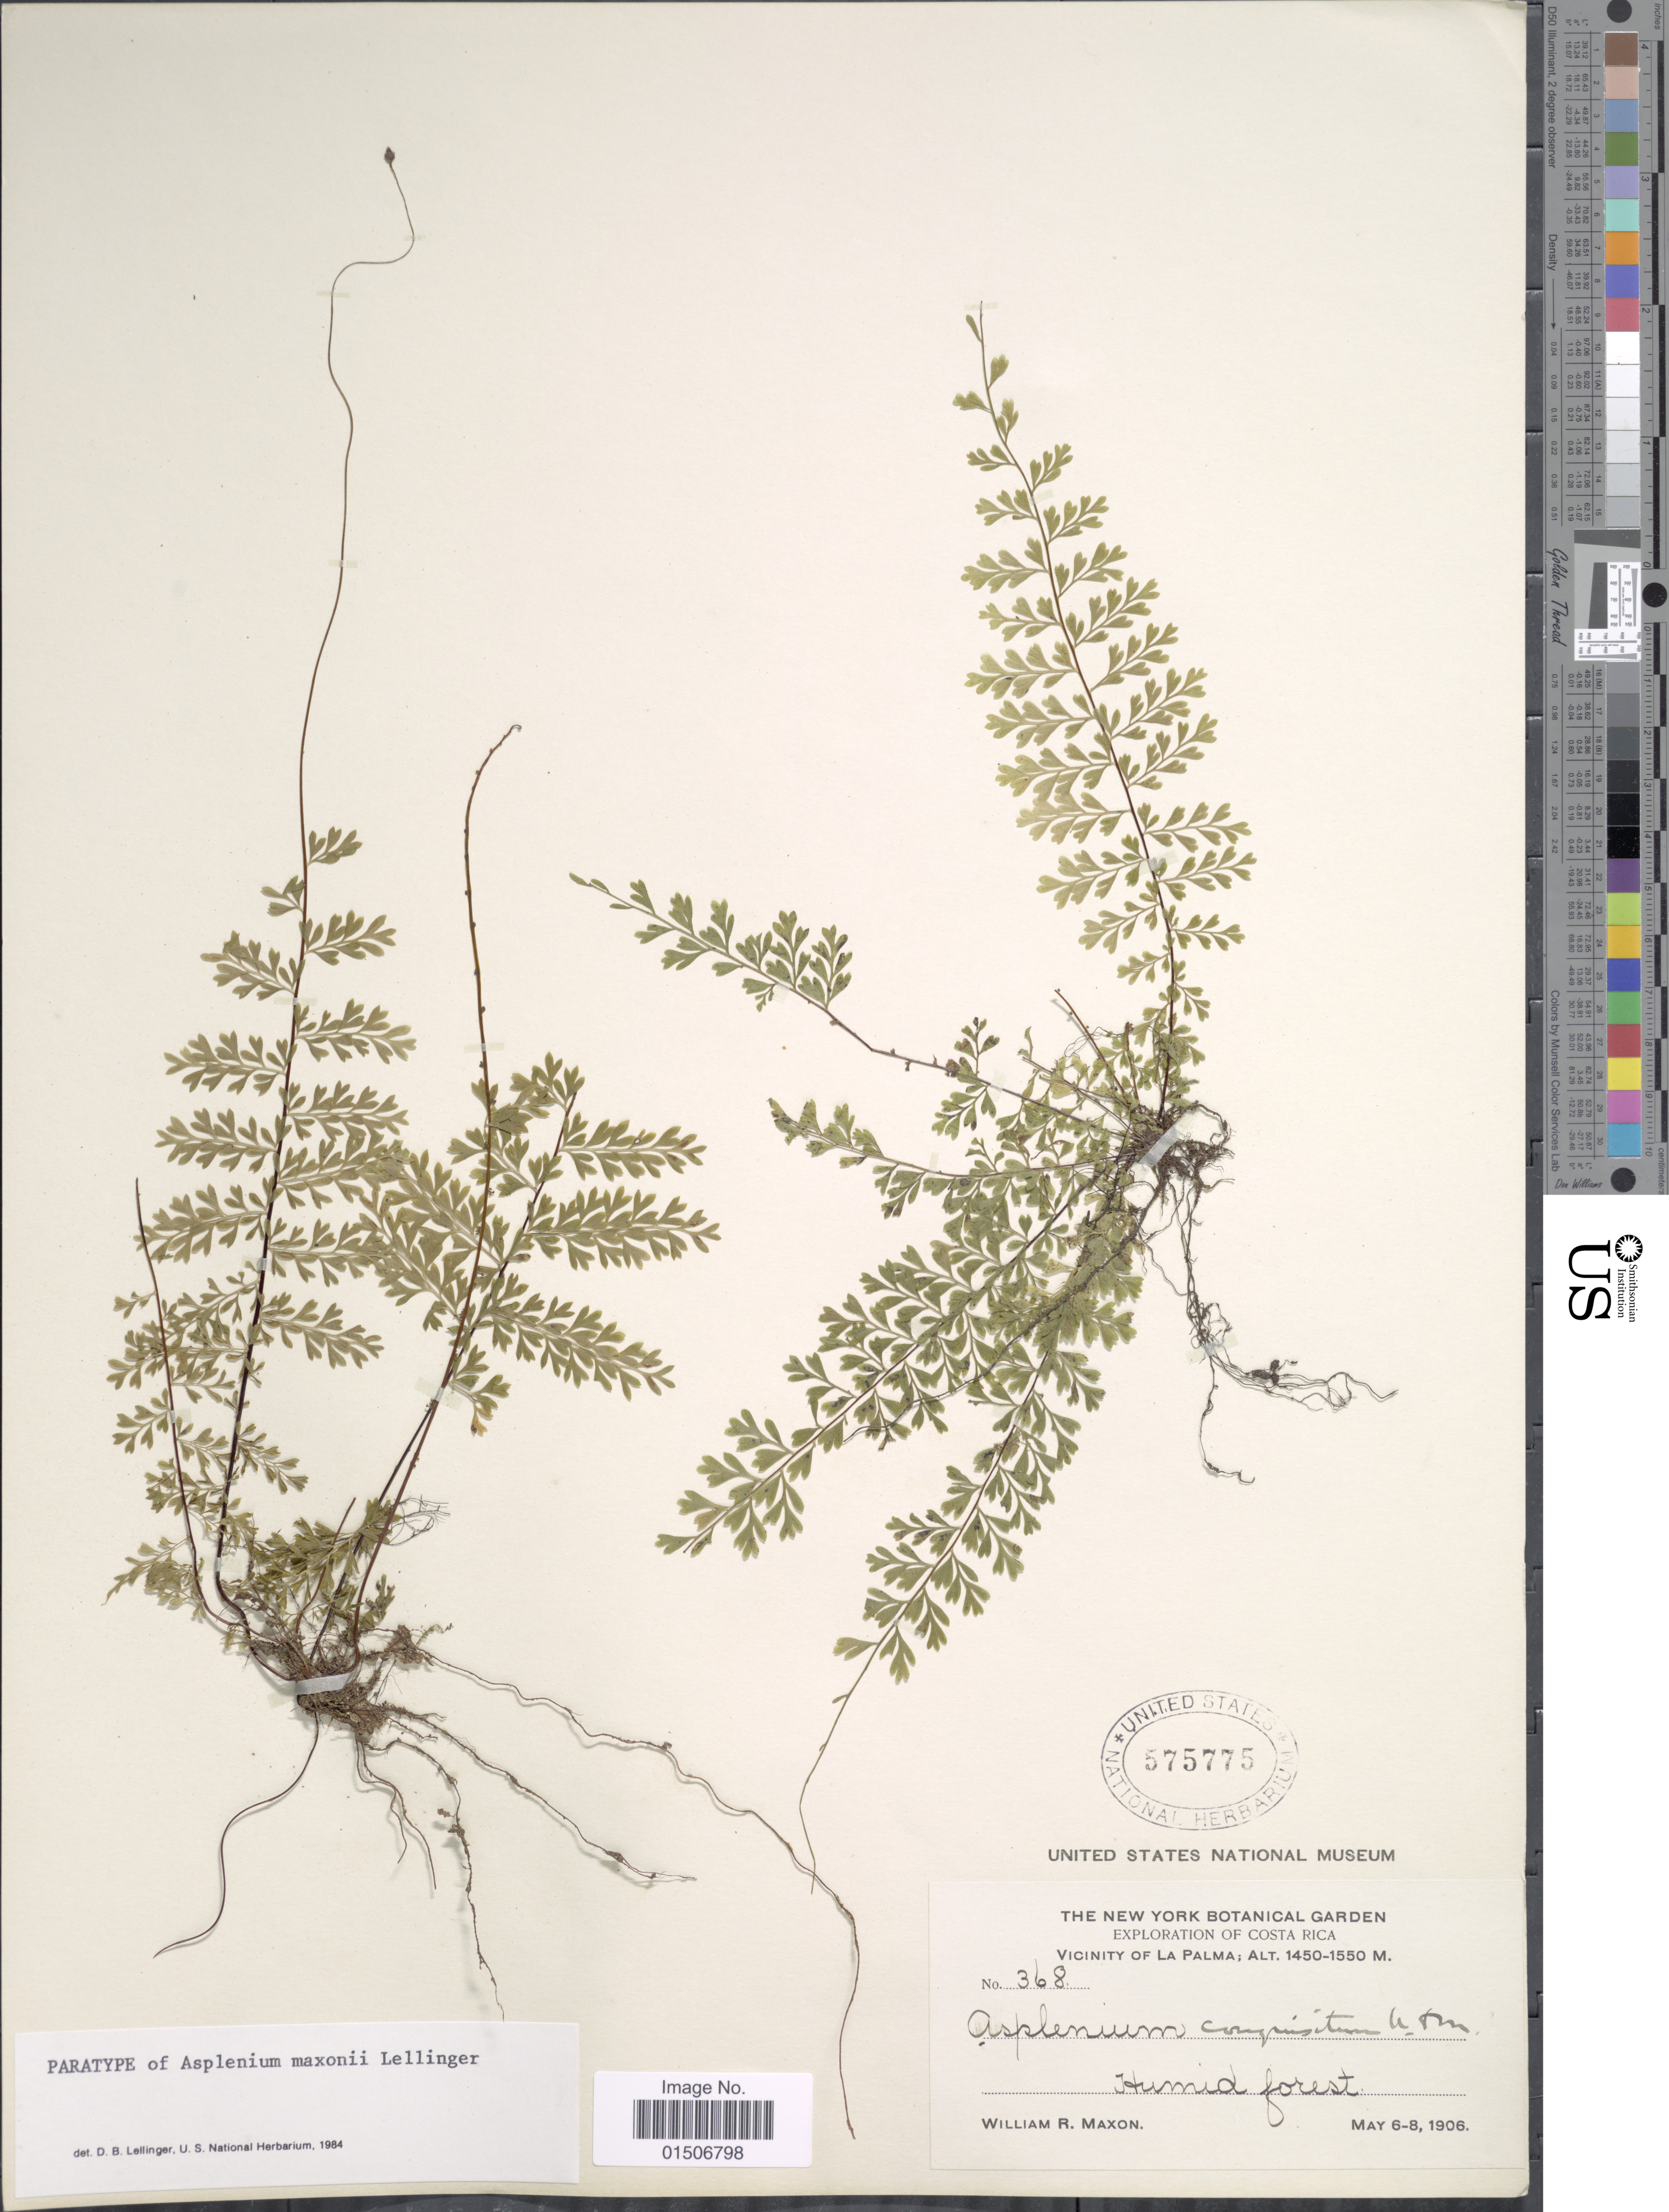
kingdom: Plantae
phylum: Tracheophyta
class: Polypodiopsida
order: Polypodiales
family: Aspleniaceae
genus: Asplenium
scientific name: Asplenium maxonii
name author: Lellinger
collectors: W. R. Maxon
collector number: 368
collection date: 1906-05-06/1906-05-08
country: Costa Rica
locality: Vicinity of La Palma, Humid forest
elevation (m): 1450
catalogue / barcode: US 575775